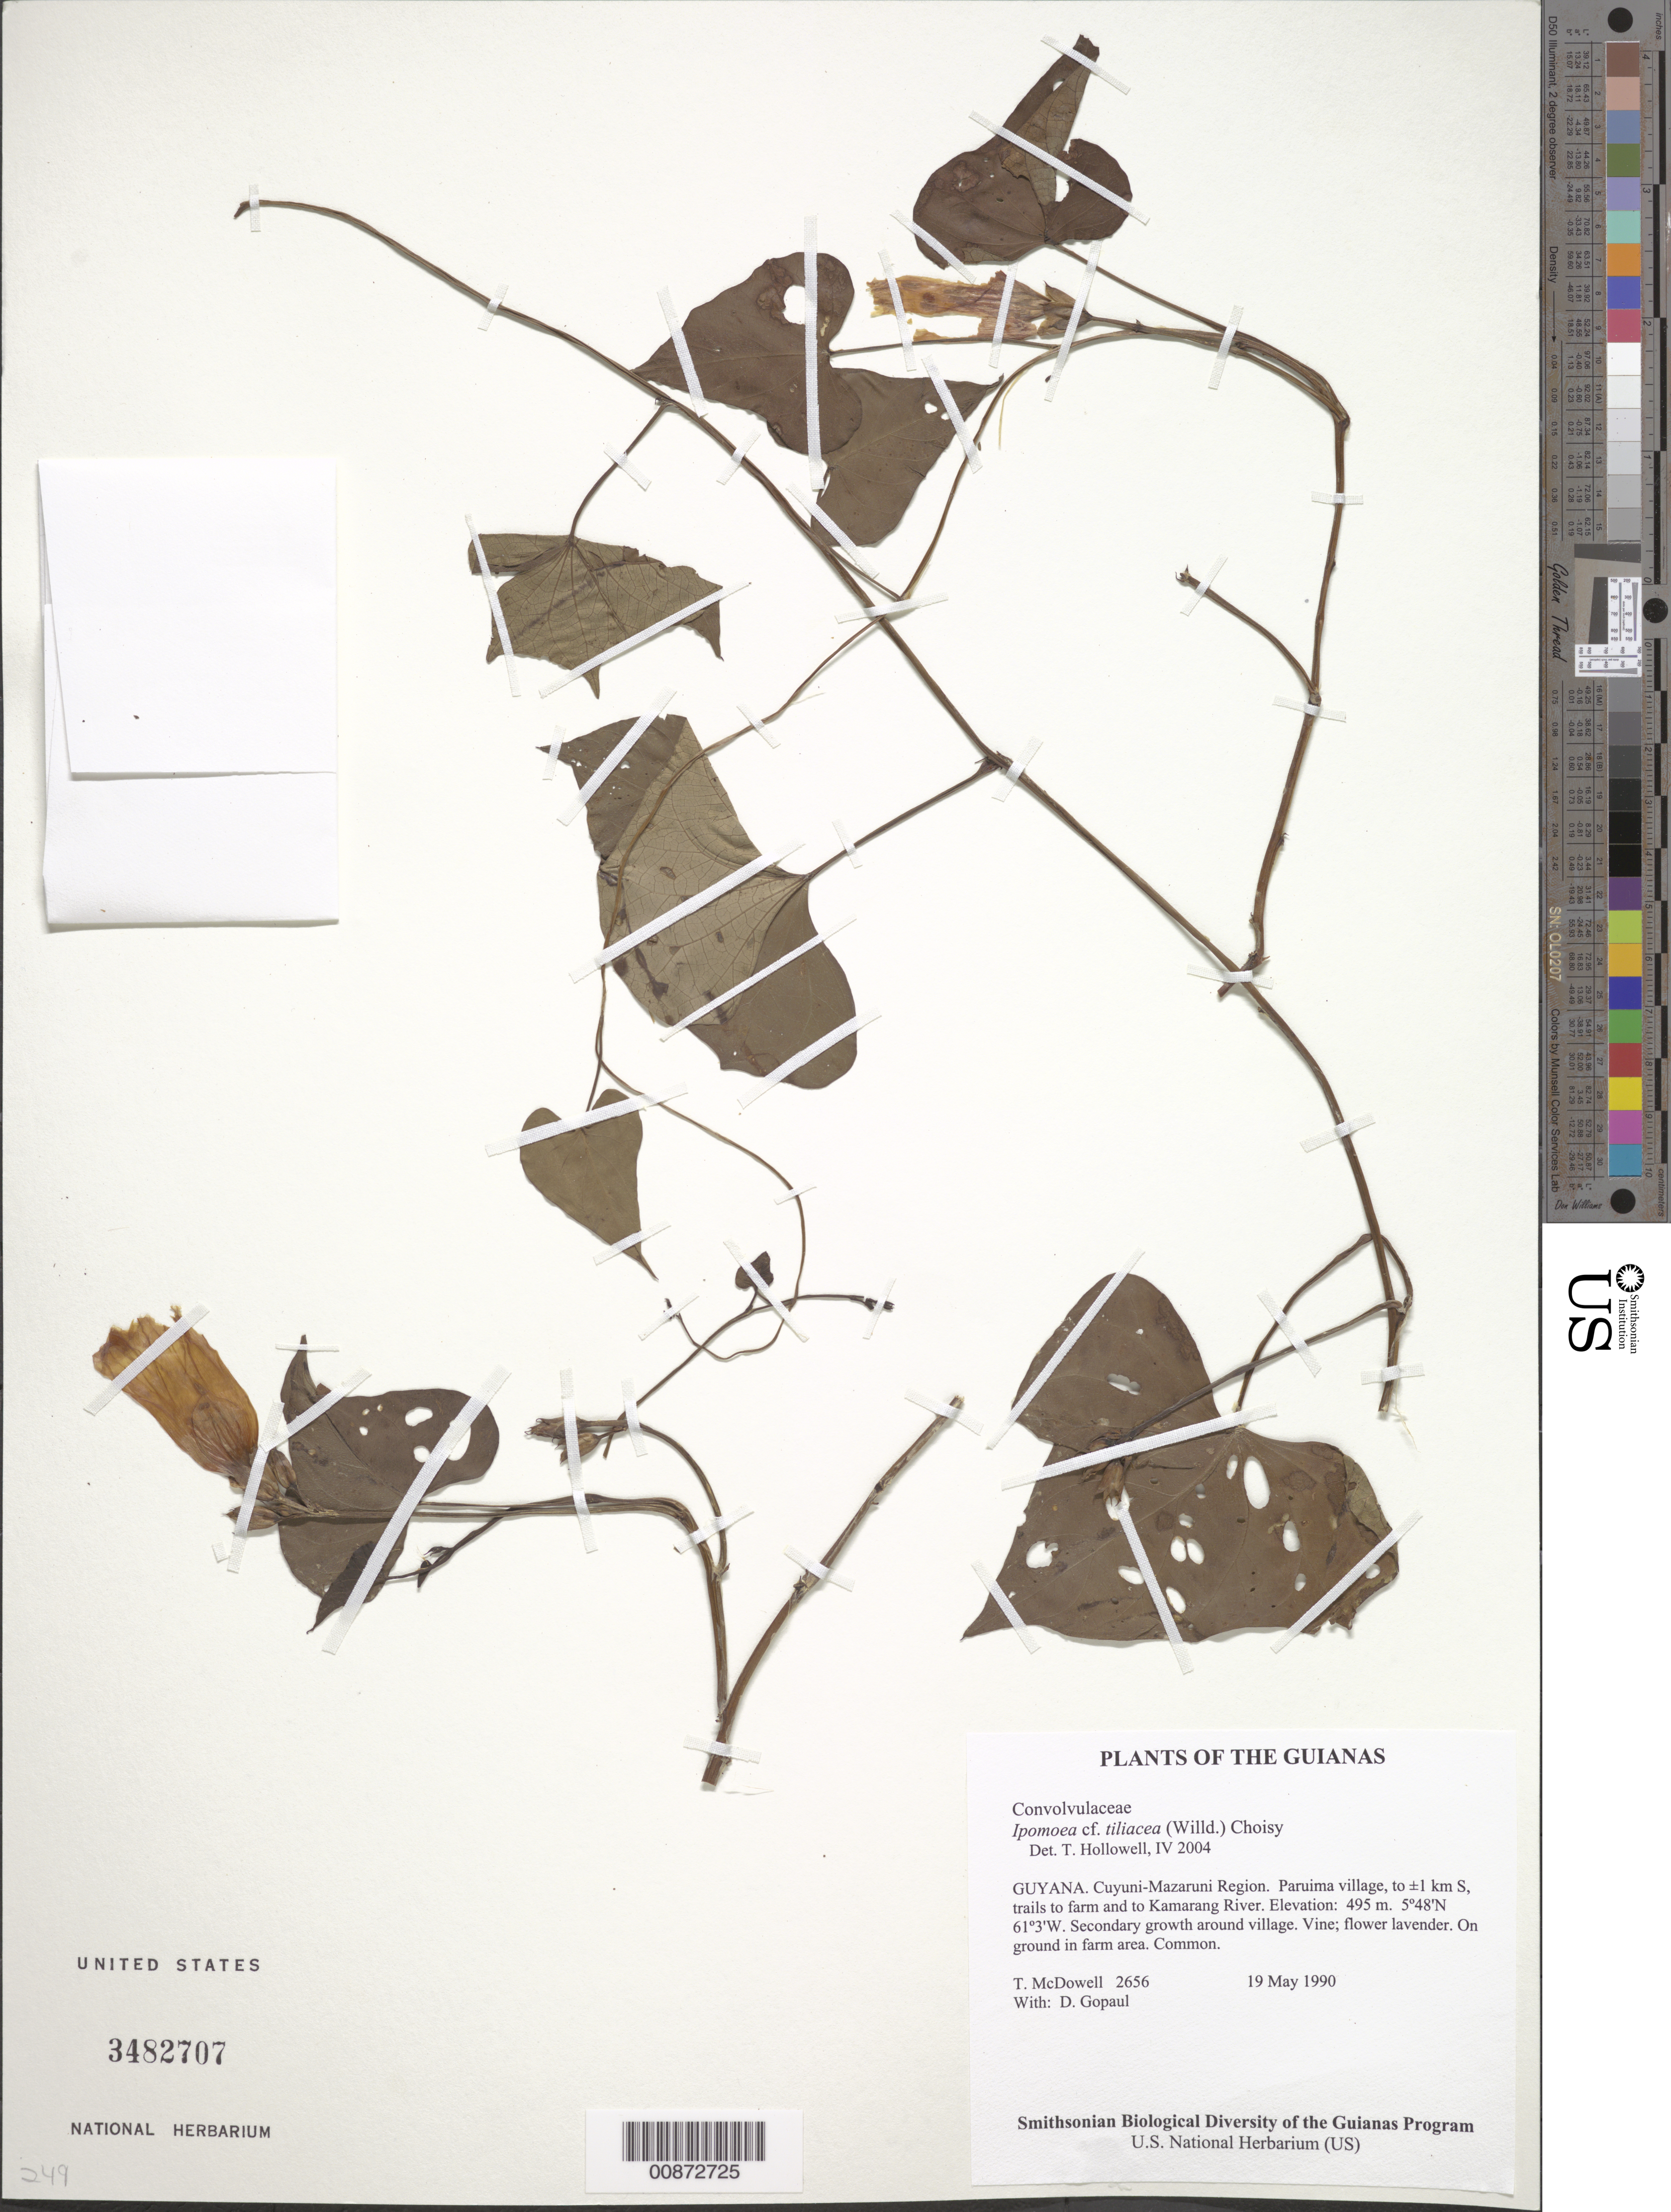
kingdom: Plantae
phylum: Tracheophyta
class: Magnoliopsida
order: Solanales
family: Convolvulaceae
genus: Ipomoea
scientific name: Ipomoea tiliacea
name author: (Willd.) Choisy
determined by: Hollowell, T. H., (BOT), Smithsonian Institution - National Museum of Natural History (UNITED STATES)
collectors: T. McDowell & D. Gopaul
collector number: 2656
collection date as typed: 19 May 1990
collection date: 1990-05-19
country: Guyana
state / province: Cuyuni-Mazaruni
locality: Paruima village, to ±1 km S, trails to farm and to Kamarang River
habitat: Secondary growth around village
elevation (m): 495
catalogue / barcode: US 3482707